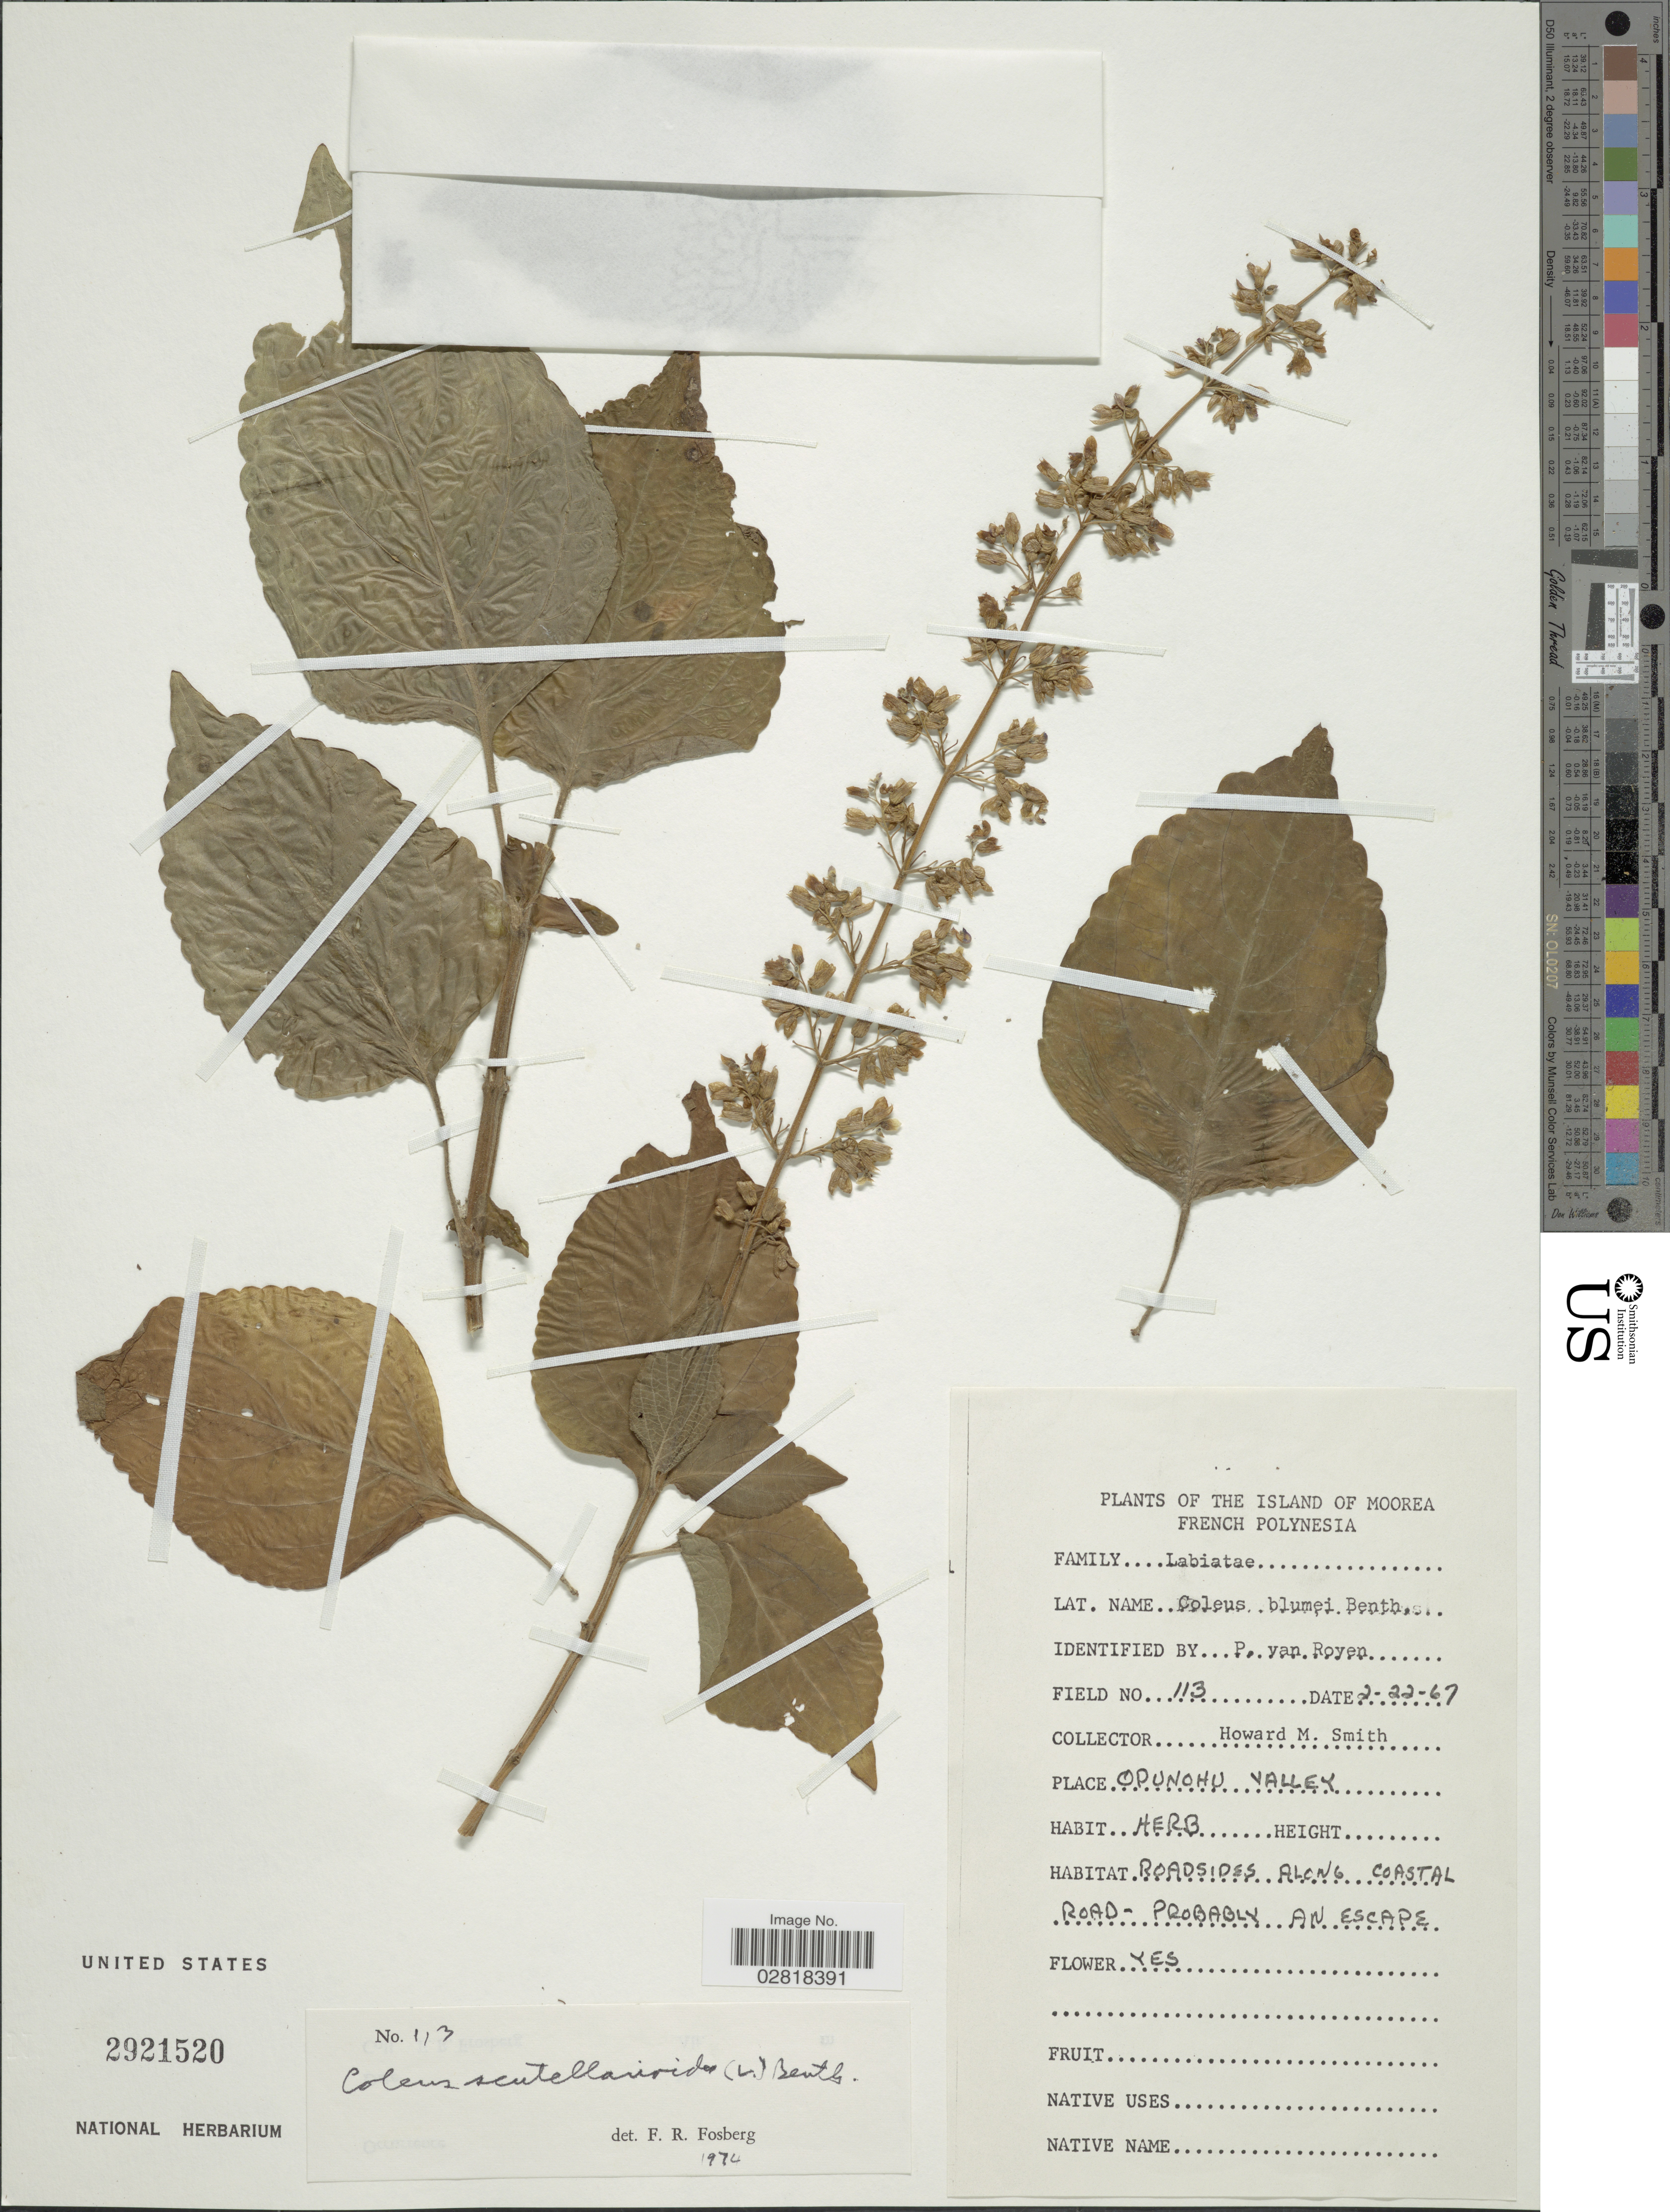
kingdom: Plantae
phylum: Tracheophyta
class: Magnoliopsida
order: Lamiales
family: Lamiaceae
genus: Coleus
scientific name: Coleus scutellarioides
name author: (L.) Benth.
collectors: P. van Royen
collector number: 113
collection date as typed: Transcribed d/m/y: 22/2/67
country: French Polynesia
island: Moorea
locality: Island of Moorea. Opunohu Valley.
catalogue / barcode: US 2921520